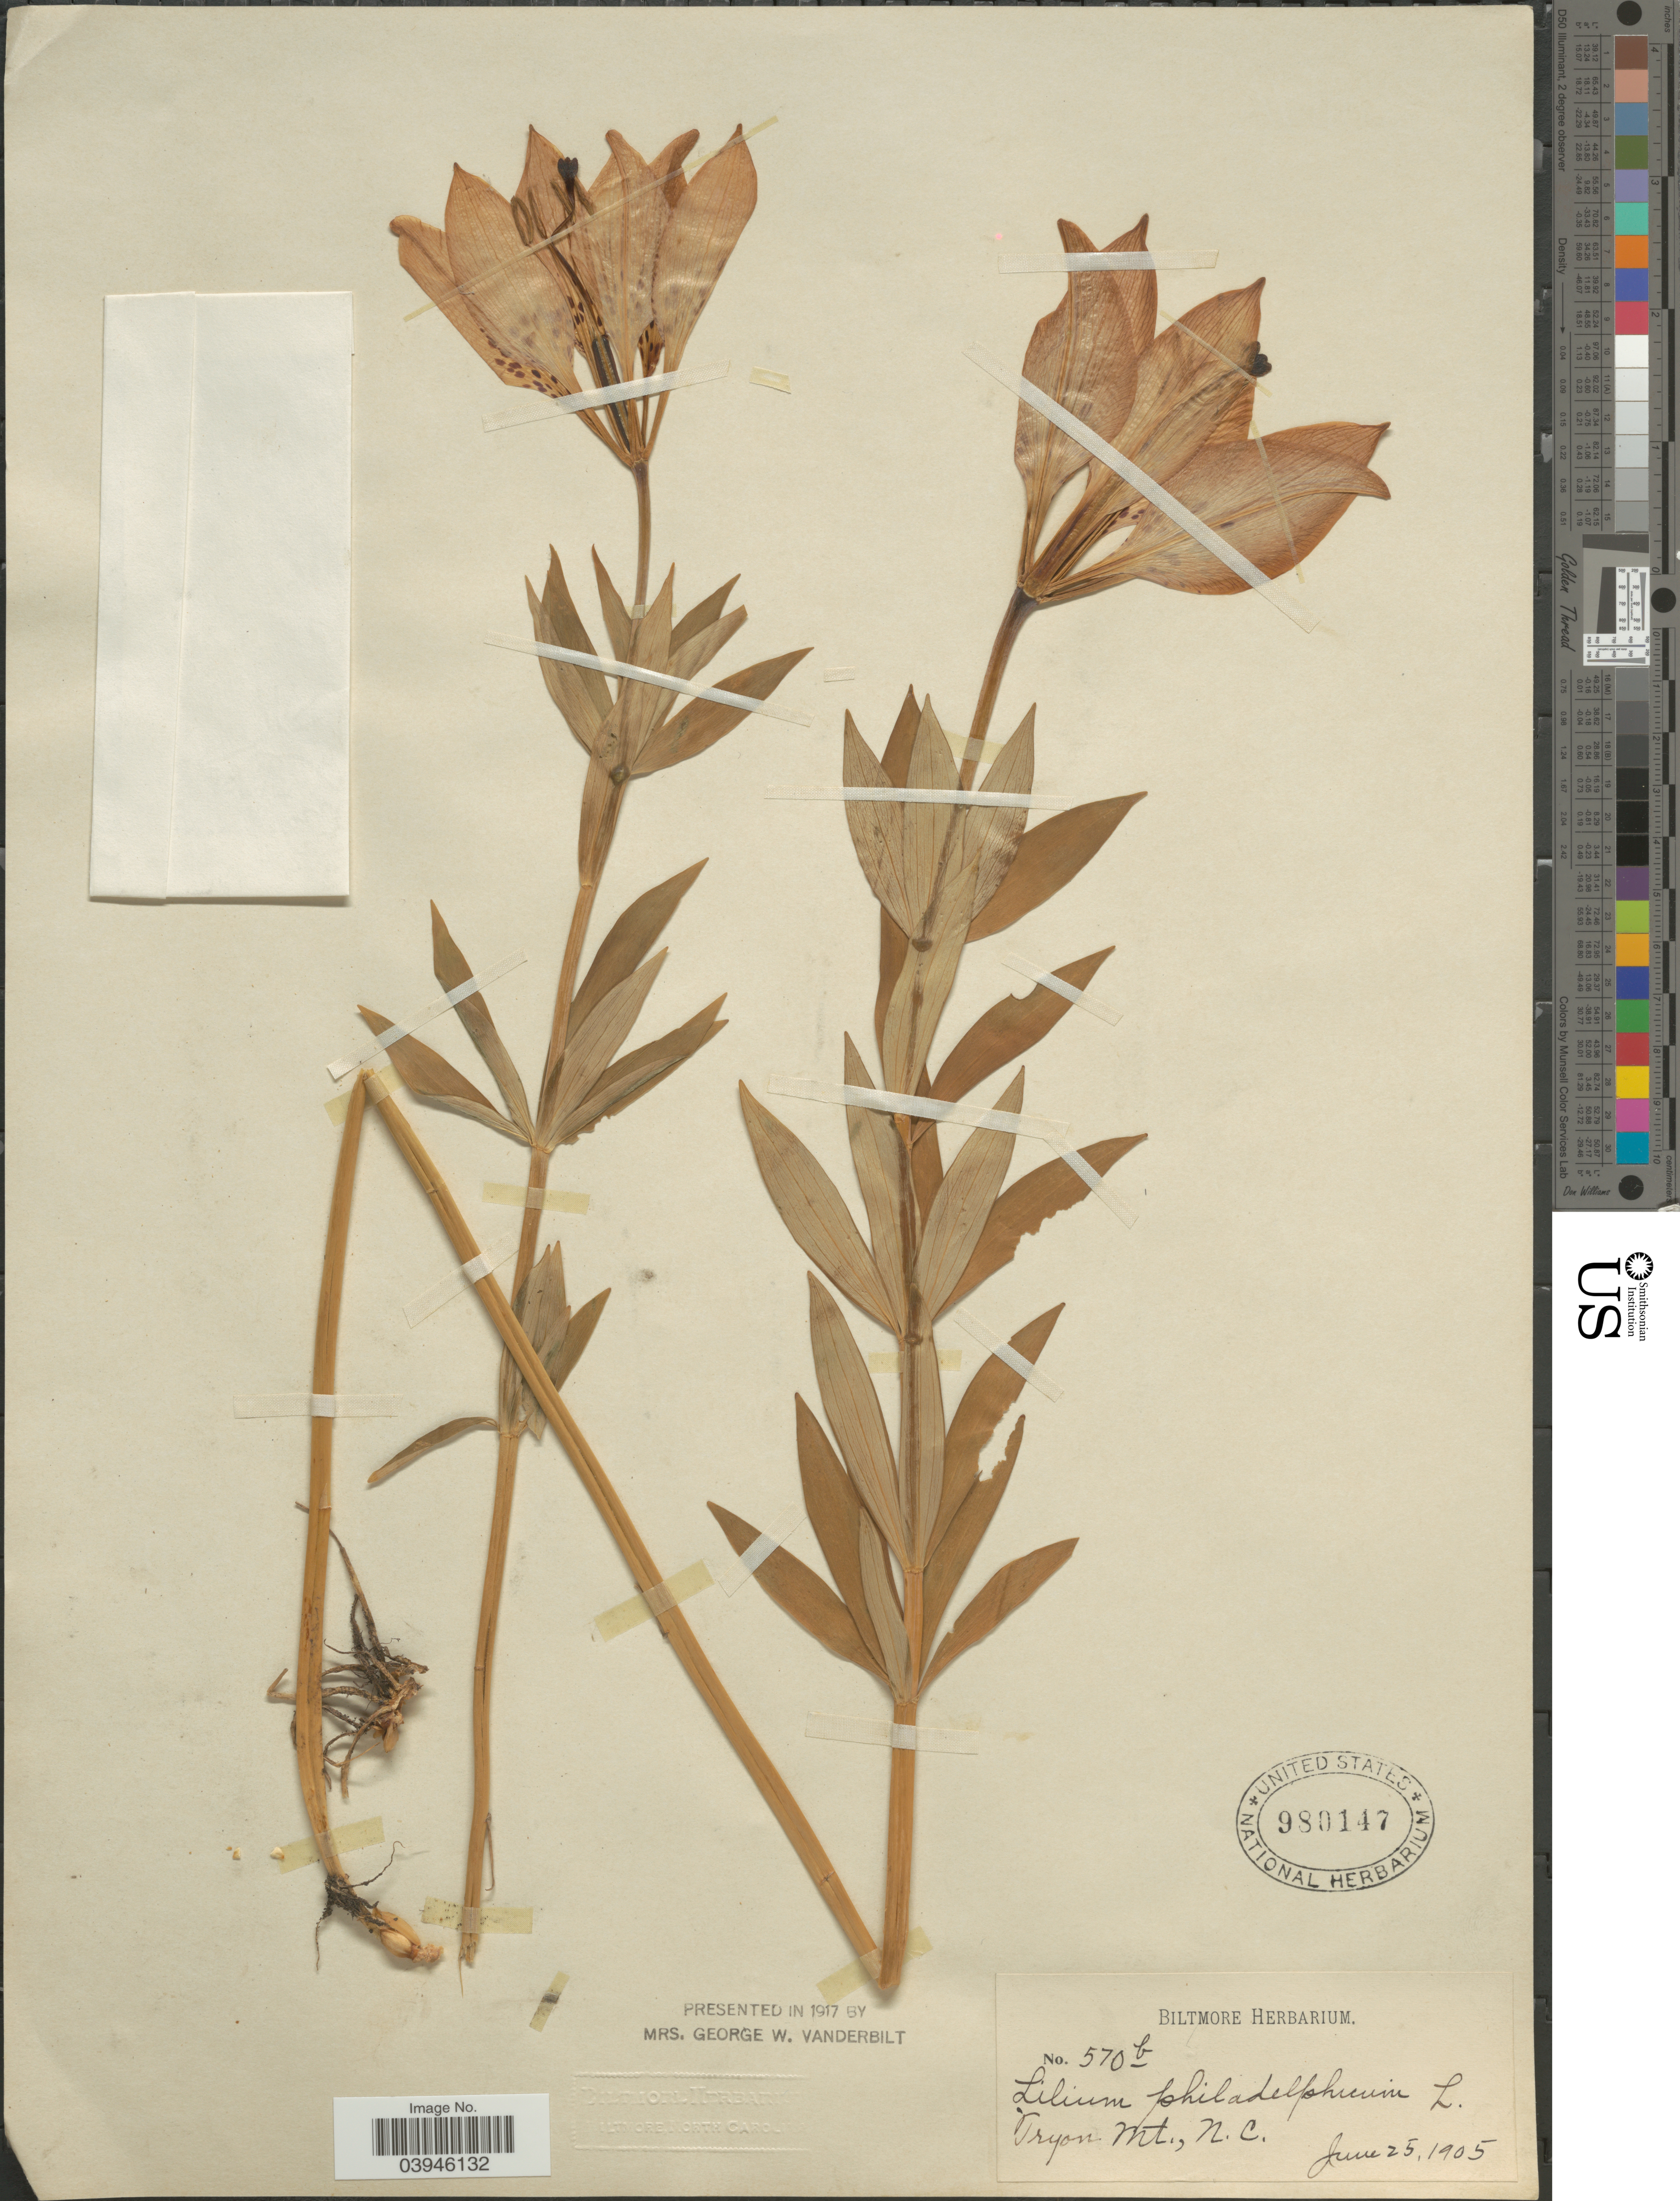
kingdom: Plantae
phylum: Tracheophyta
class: Liliopsida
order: Liliales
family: Liliaceae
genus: Lilium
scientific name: Lilium philadelphicum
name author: L.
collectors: ex herb. Biltmore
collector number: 570b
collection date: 1905-06-25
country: United States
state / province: North Carolina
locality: Tryon Mt.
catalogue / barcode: US 980147